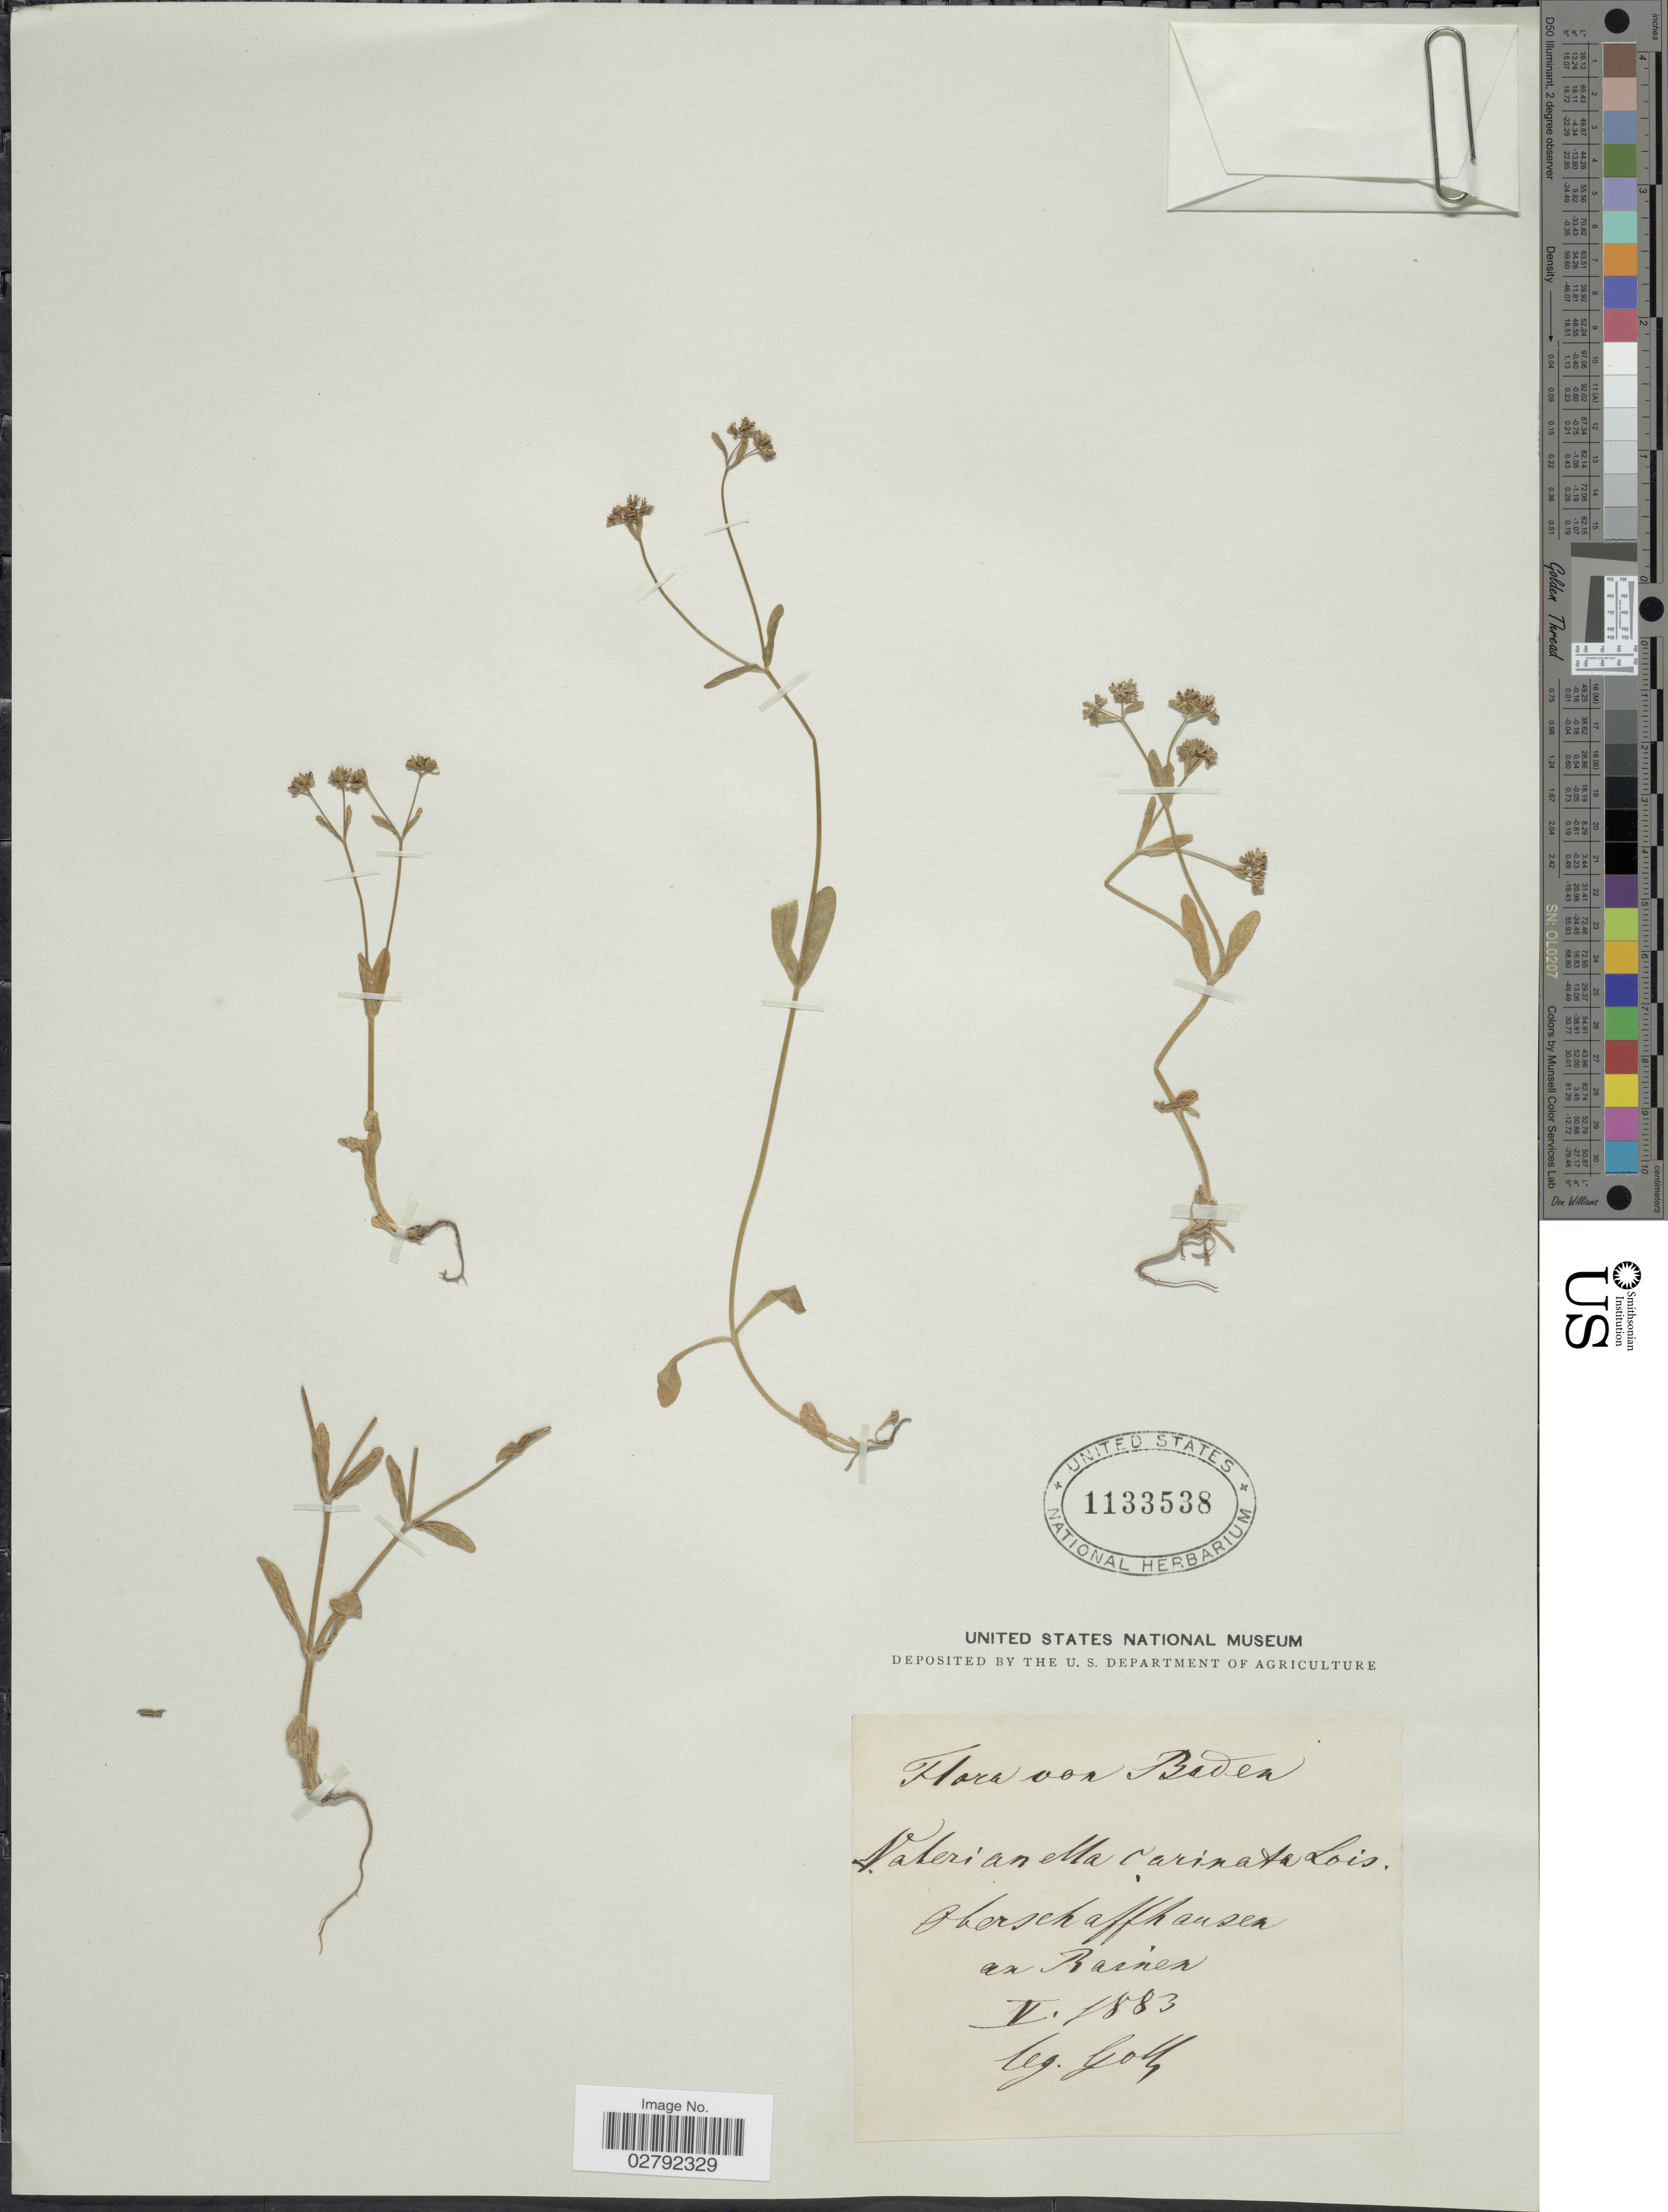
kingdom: Plantae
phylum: Tracheophyta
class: Magnoliopsida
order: Dipsacales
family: Caprifoliaceae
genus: Valerianella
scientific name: Valerianella carinata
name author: Loisel.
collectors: Goth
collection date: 1883-05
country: Germany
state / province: Baden-Württemberg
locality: Baden. Phersch affhauzen au Basner. [interpreted]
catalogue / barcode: US 1133538